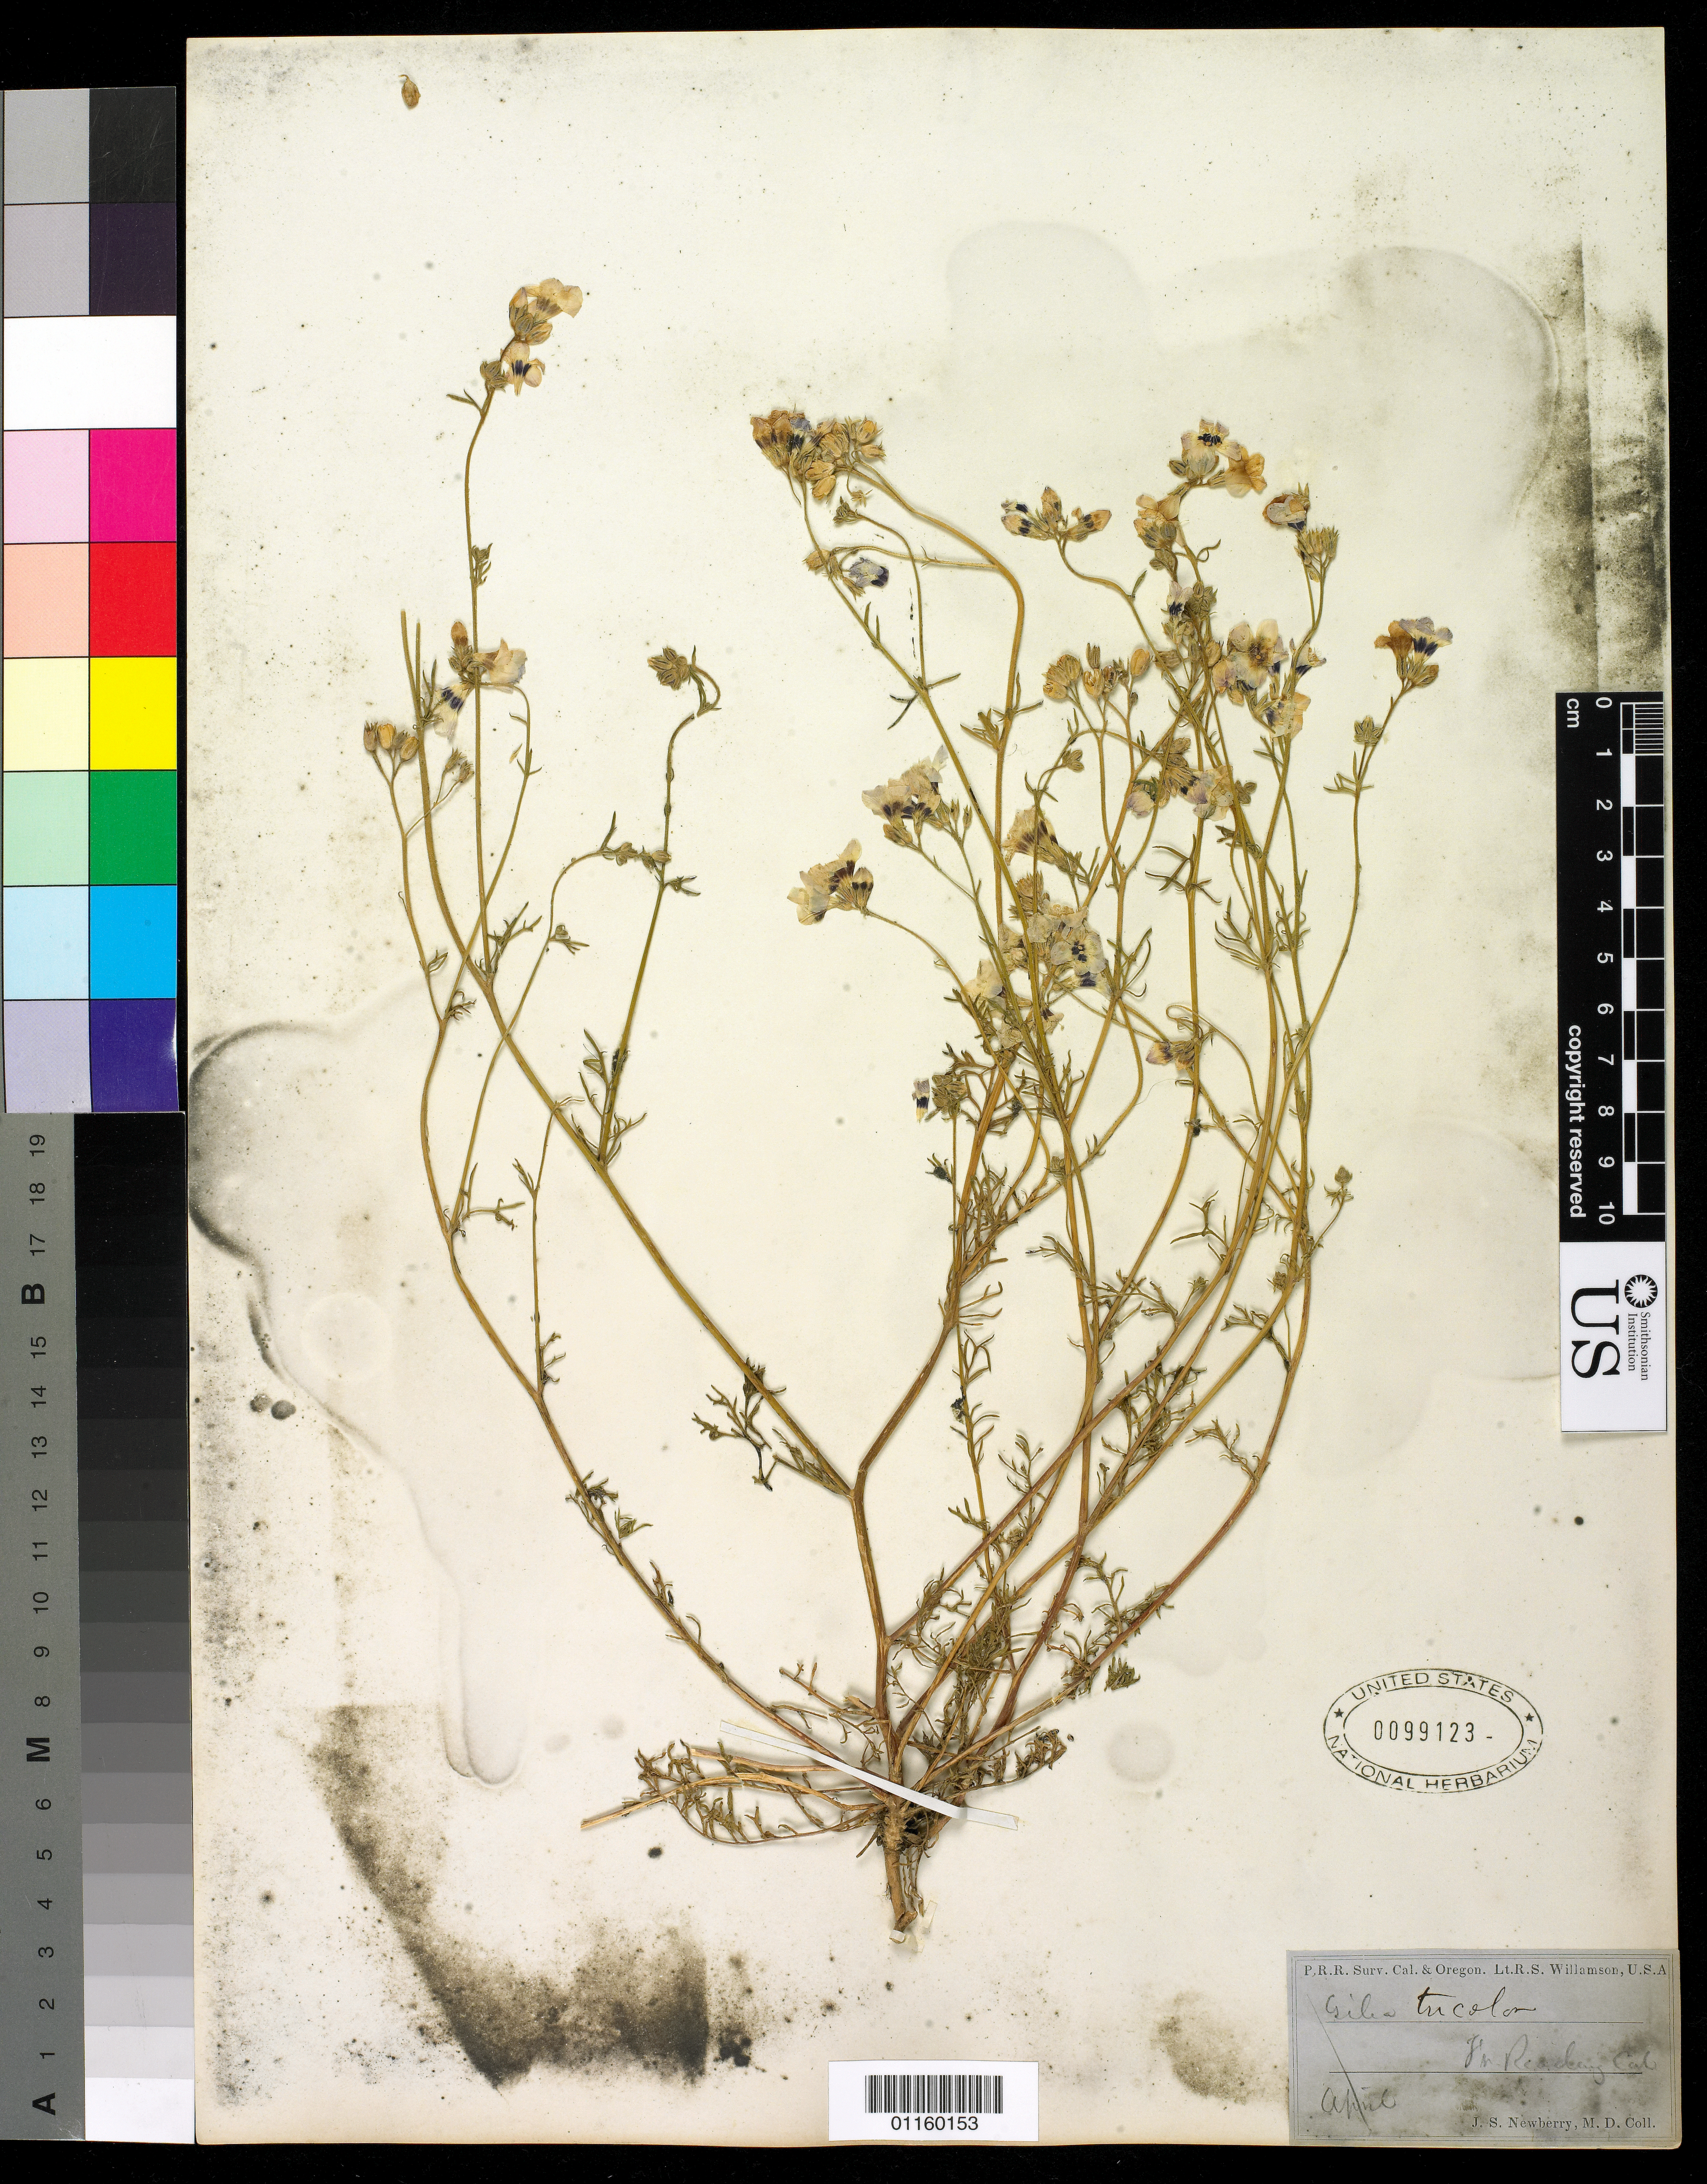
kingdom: Plantae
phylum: Tracheophyta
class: Magnoliopsida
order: Ericales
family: Polemoniaceae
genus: Gilia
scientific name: Gilia tricolor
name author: Benth.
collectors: J. S. Newberry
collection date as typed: Apr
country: United States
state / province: California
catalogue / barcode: US 99123